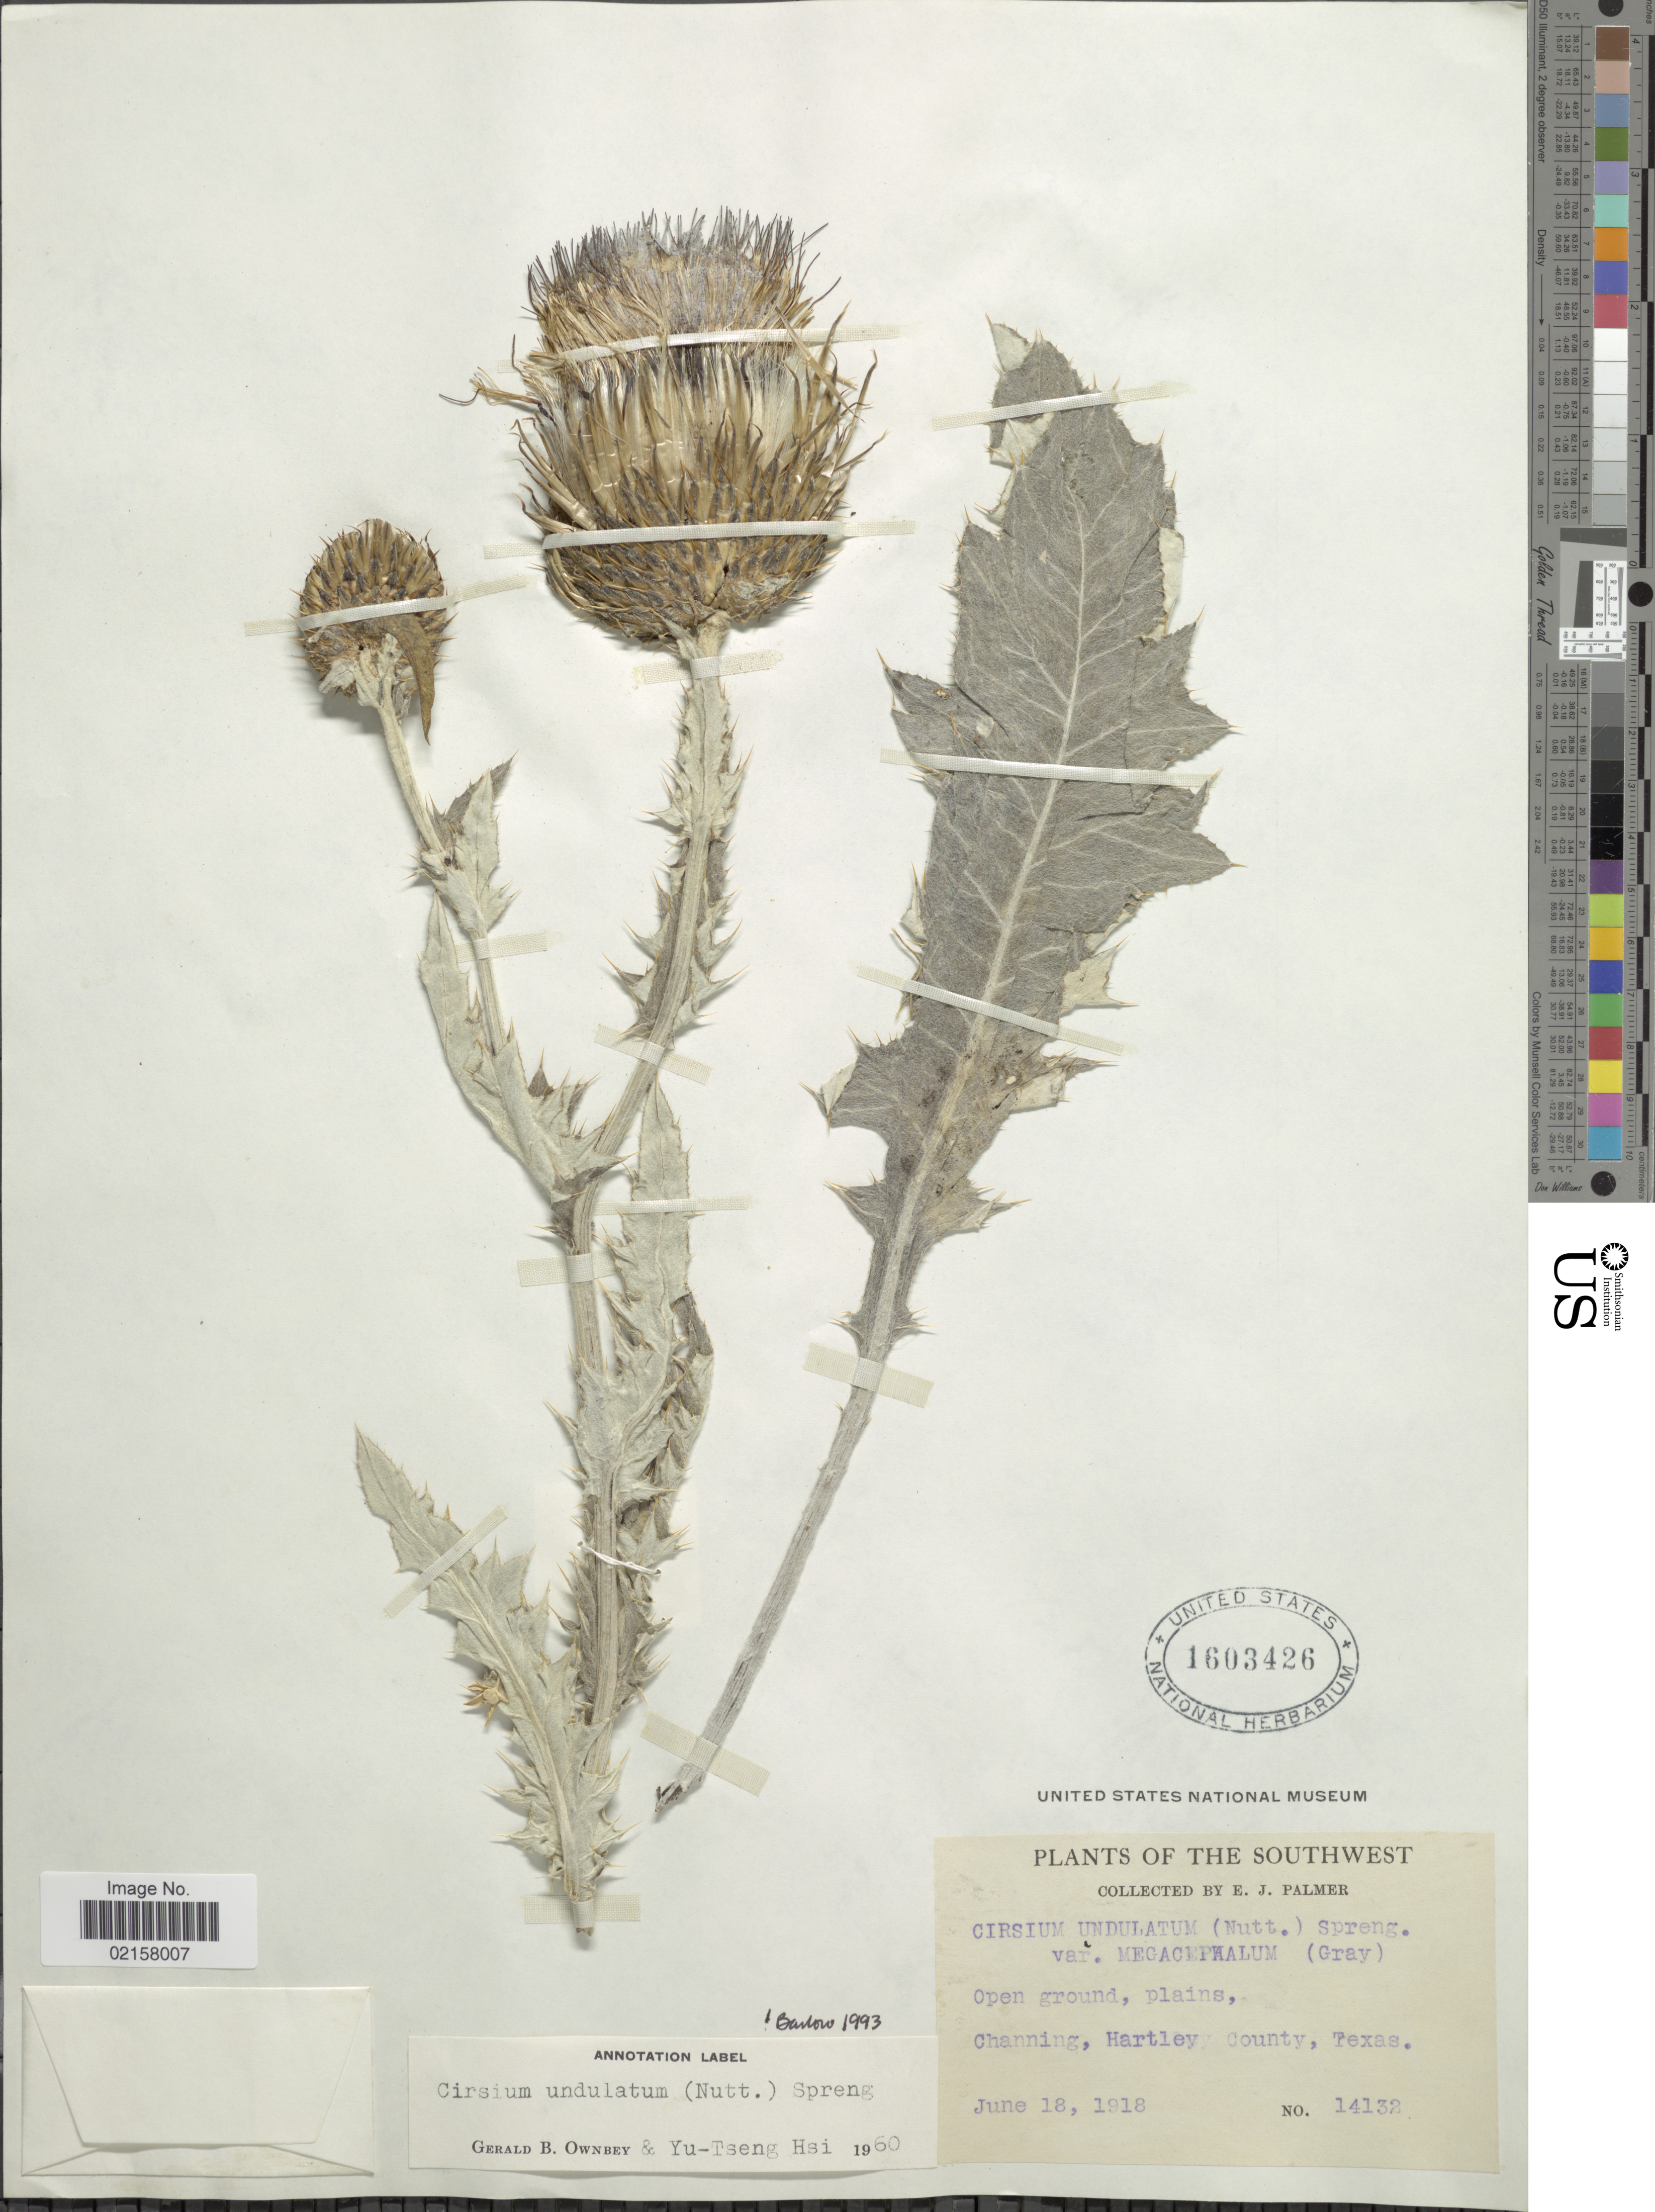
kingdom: Plantae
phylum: Tracheophyta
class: Magnoliopsida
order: Asterales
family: Asteraceae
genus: Cirsium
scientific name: Cirsium undulatum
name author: (Nutt.) Spreng.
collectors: E. J. Palmer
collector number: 14132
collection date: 1918-06-18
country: United States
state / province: Texas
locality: Southwest, open ground, plains, Channing, Hartley County.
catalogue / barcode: US 1603426